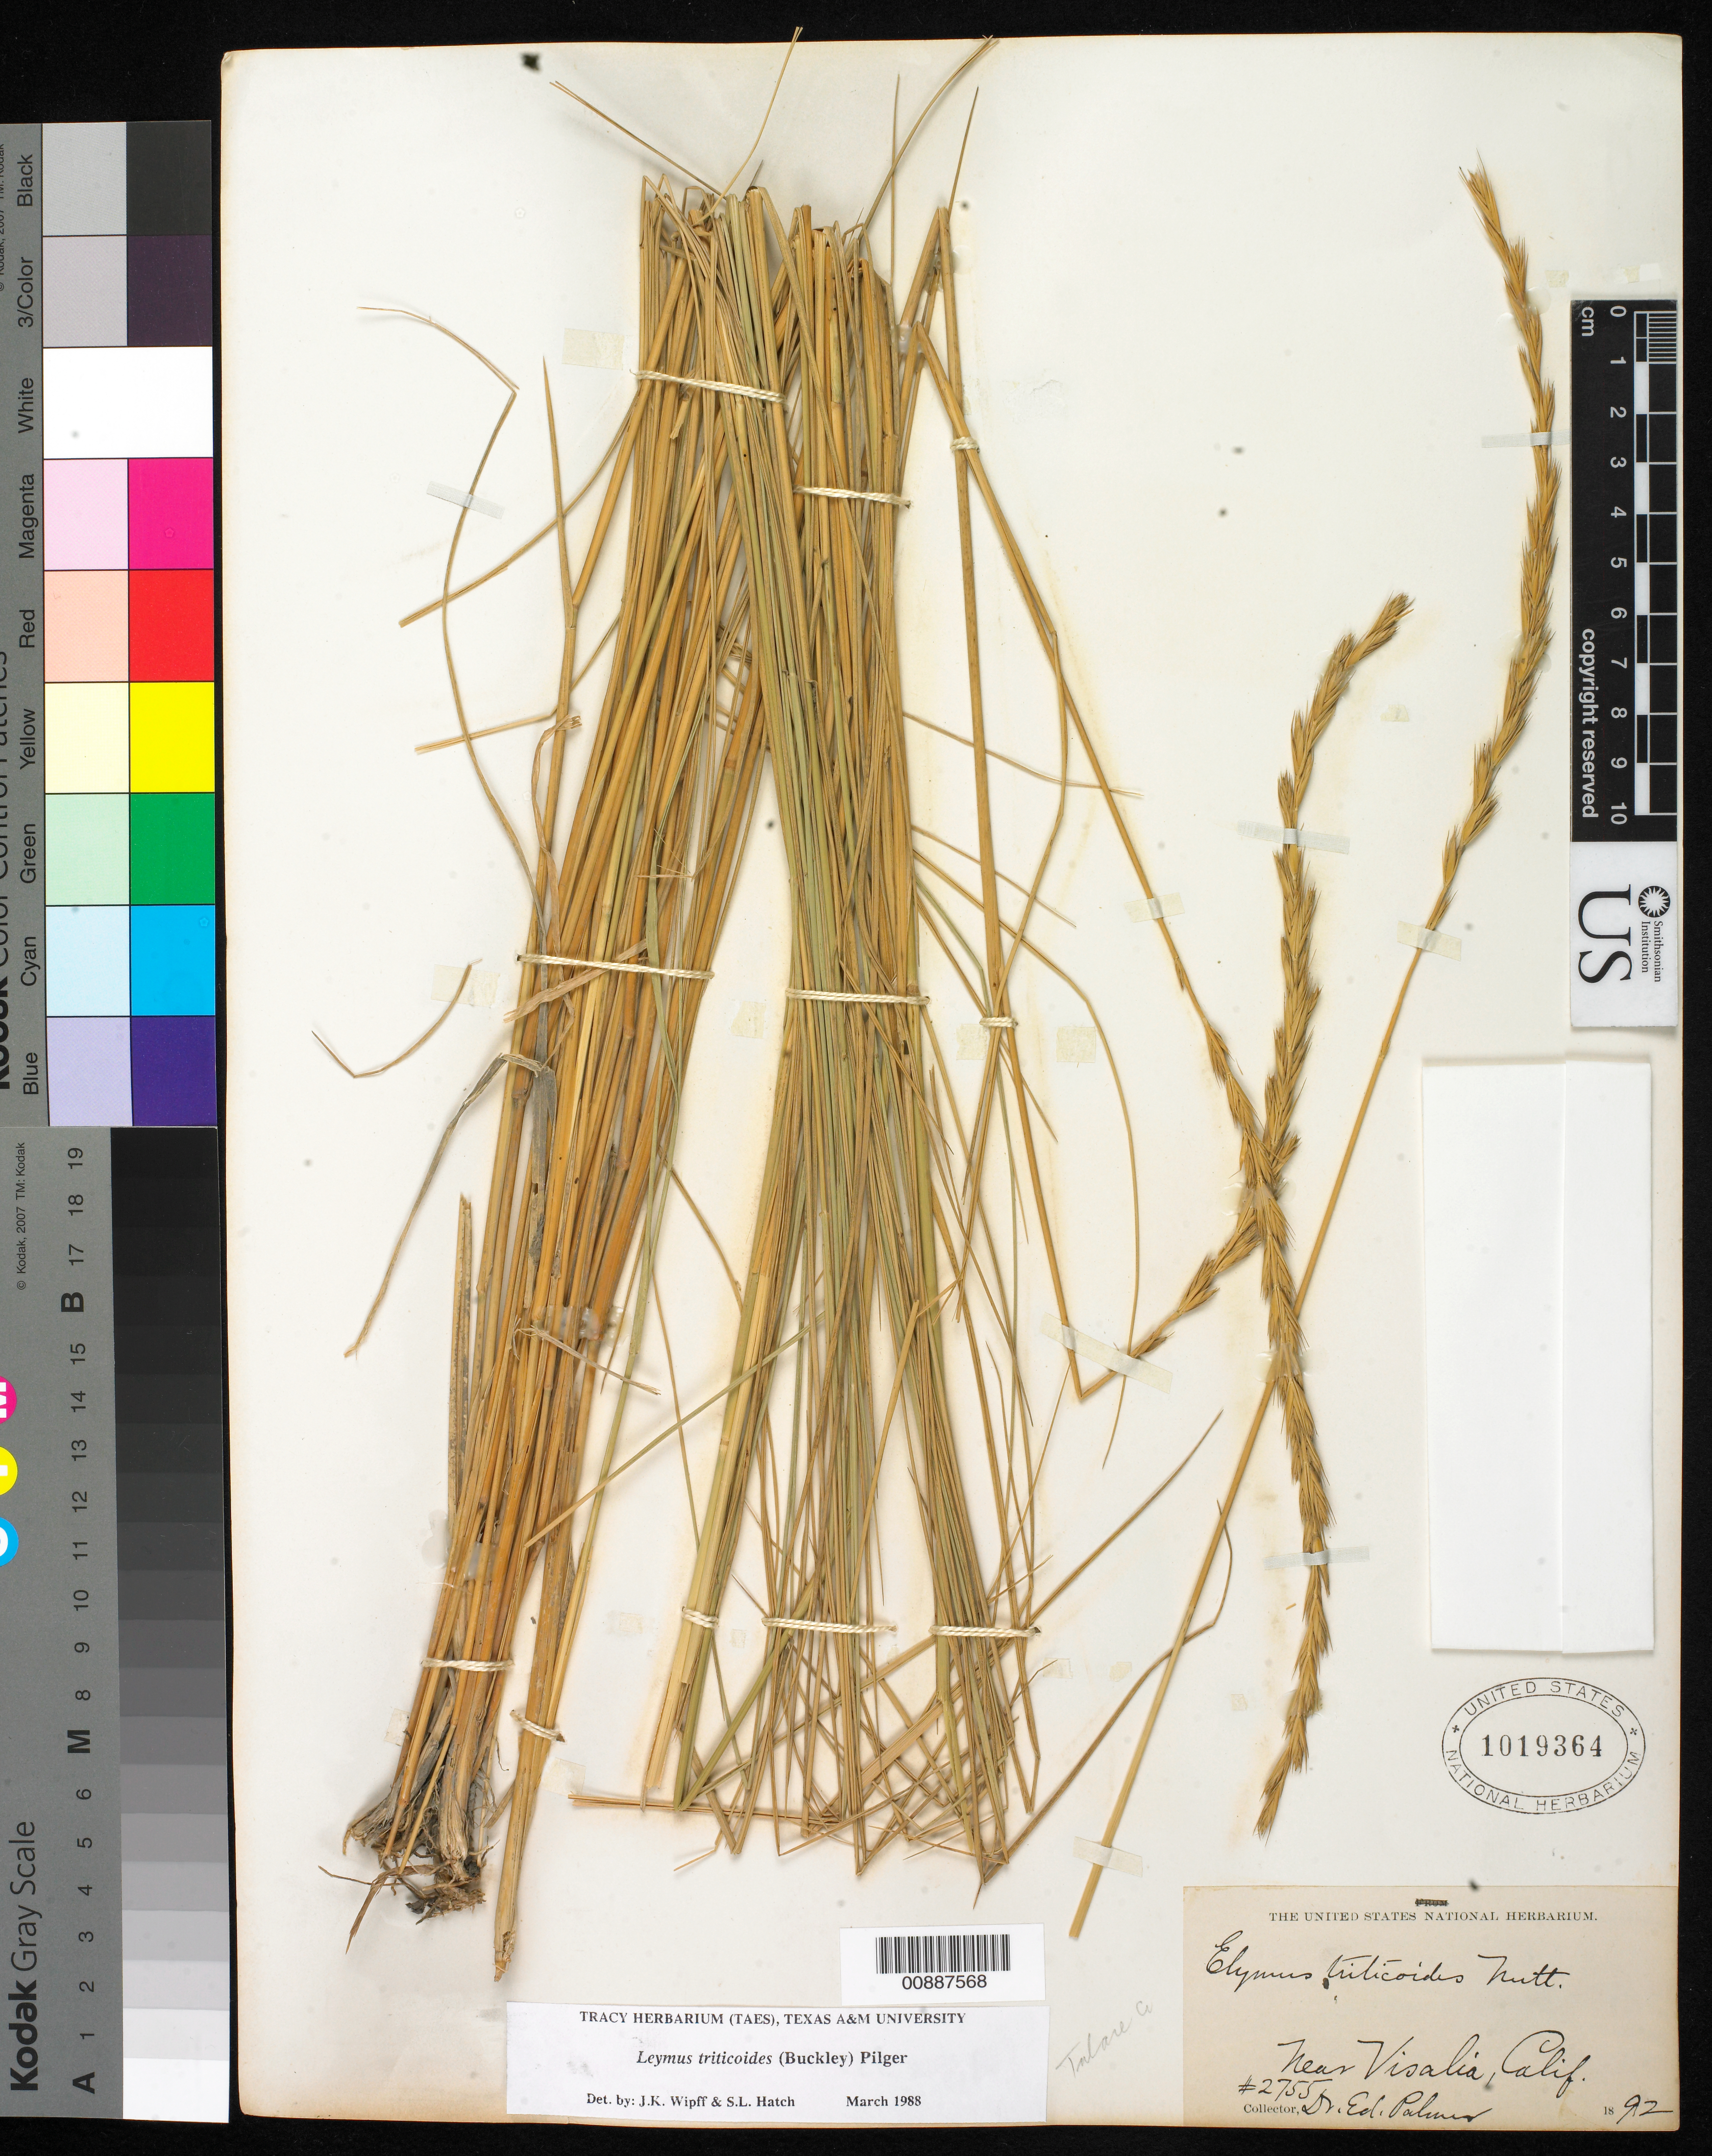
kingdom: Plantae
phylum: Tracheophyta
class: Liliopsida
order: Poales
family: Poaceae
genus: Leymus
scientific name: Leymus triticoides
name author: (Buckley) Pilg.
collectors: E. Palmer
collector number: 2755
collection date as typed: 1892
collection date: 1892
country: United States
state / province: California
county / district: Tulare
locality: Near Visalia, Tulare County, California.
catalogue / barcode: US 1019364